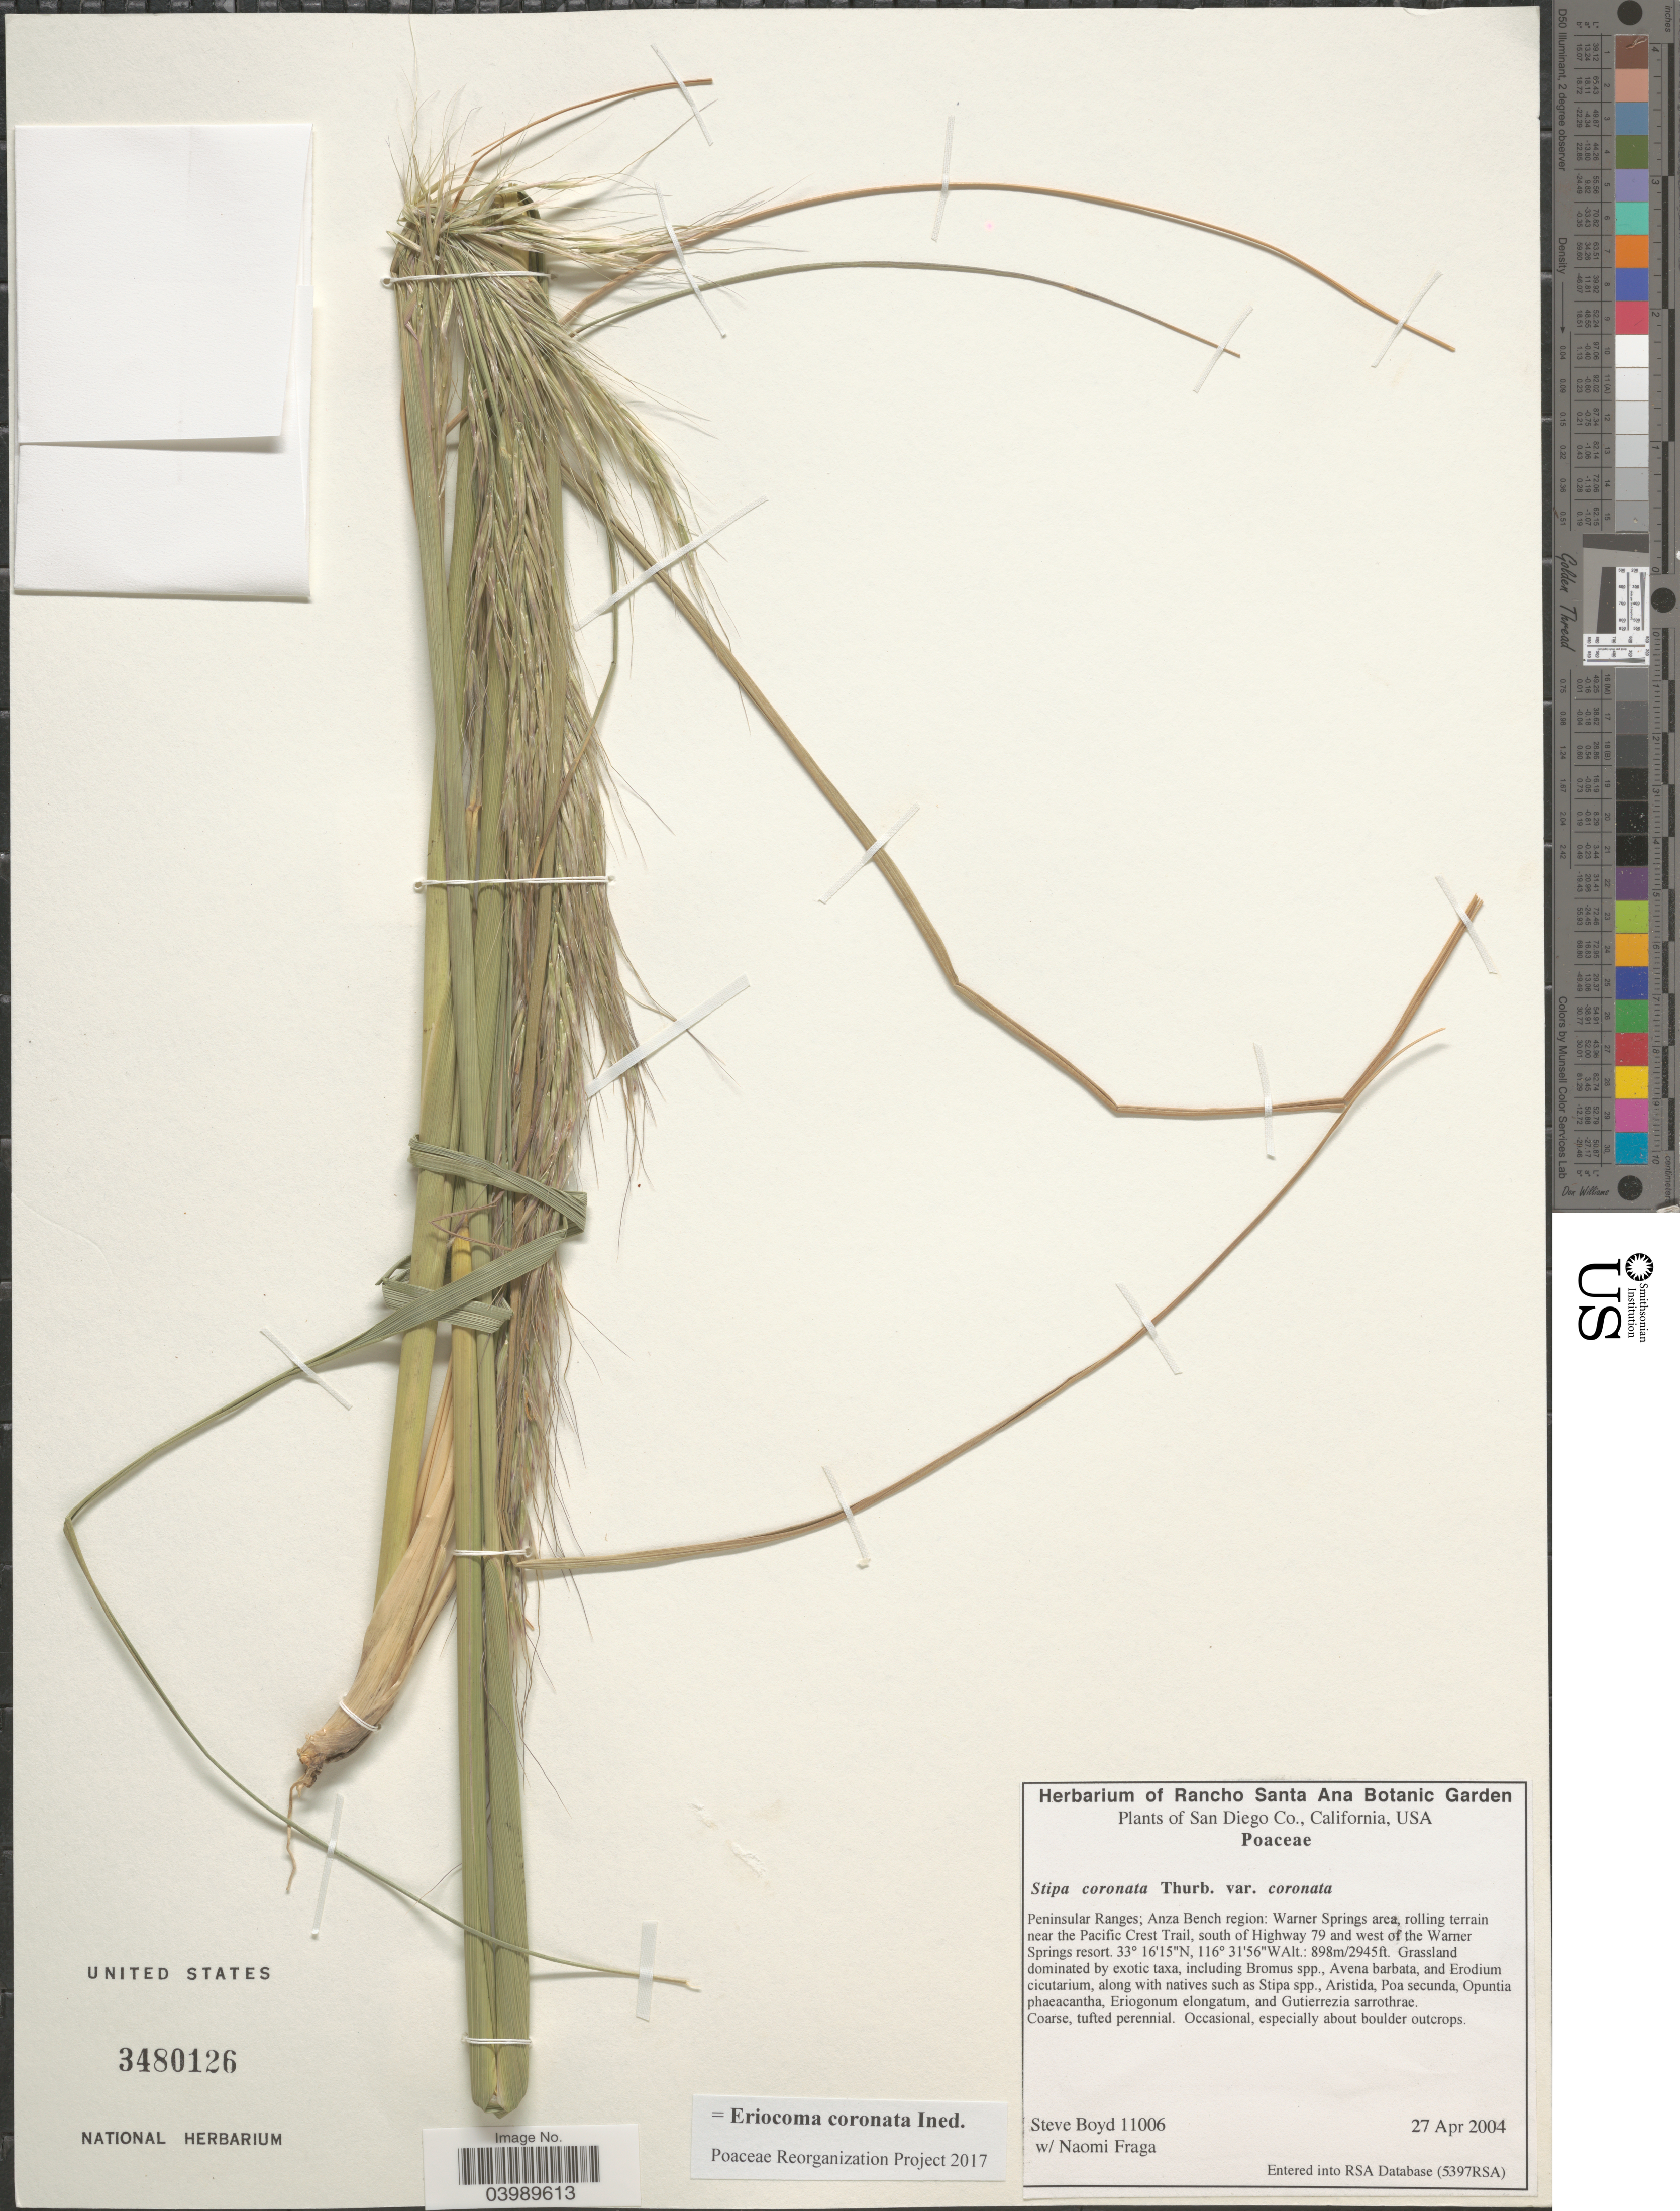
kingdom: Plantae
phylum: Tracheophyta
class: Liliopsida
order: Poales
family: Poaceae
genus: Eriocoma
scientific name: Eriocoma coronata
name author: (Thurb.) Romasch.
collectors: S. Boyd & N. Fraga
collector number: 11006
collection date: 2004-04-27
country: United States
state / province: California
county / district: San Diego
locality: San Diego Co. Peninsular Ranges; Anza Bench region: Warner Springs area, rolling terrain near the Pacific Crest Trail, south of Highway 79 and west of the Warner Springs resort.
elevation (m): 898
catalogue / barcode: US 3480126